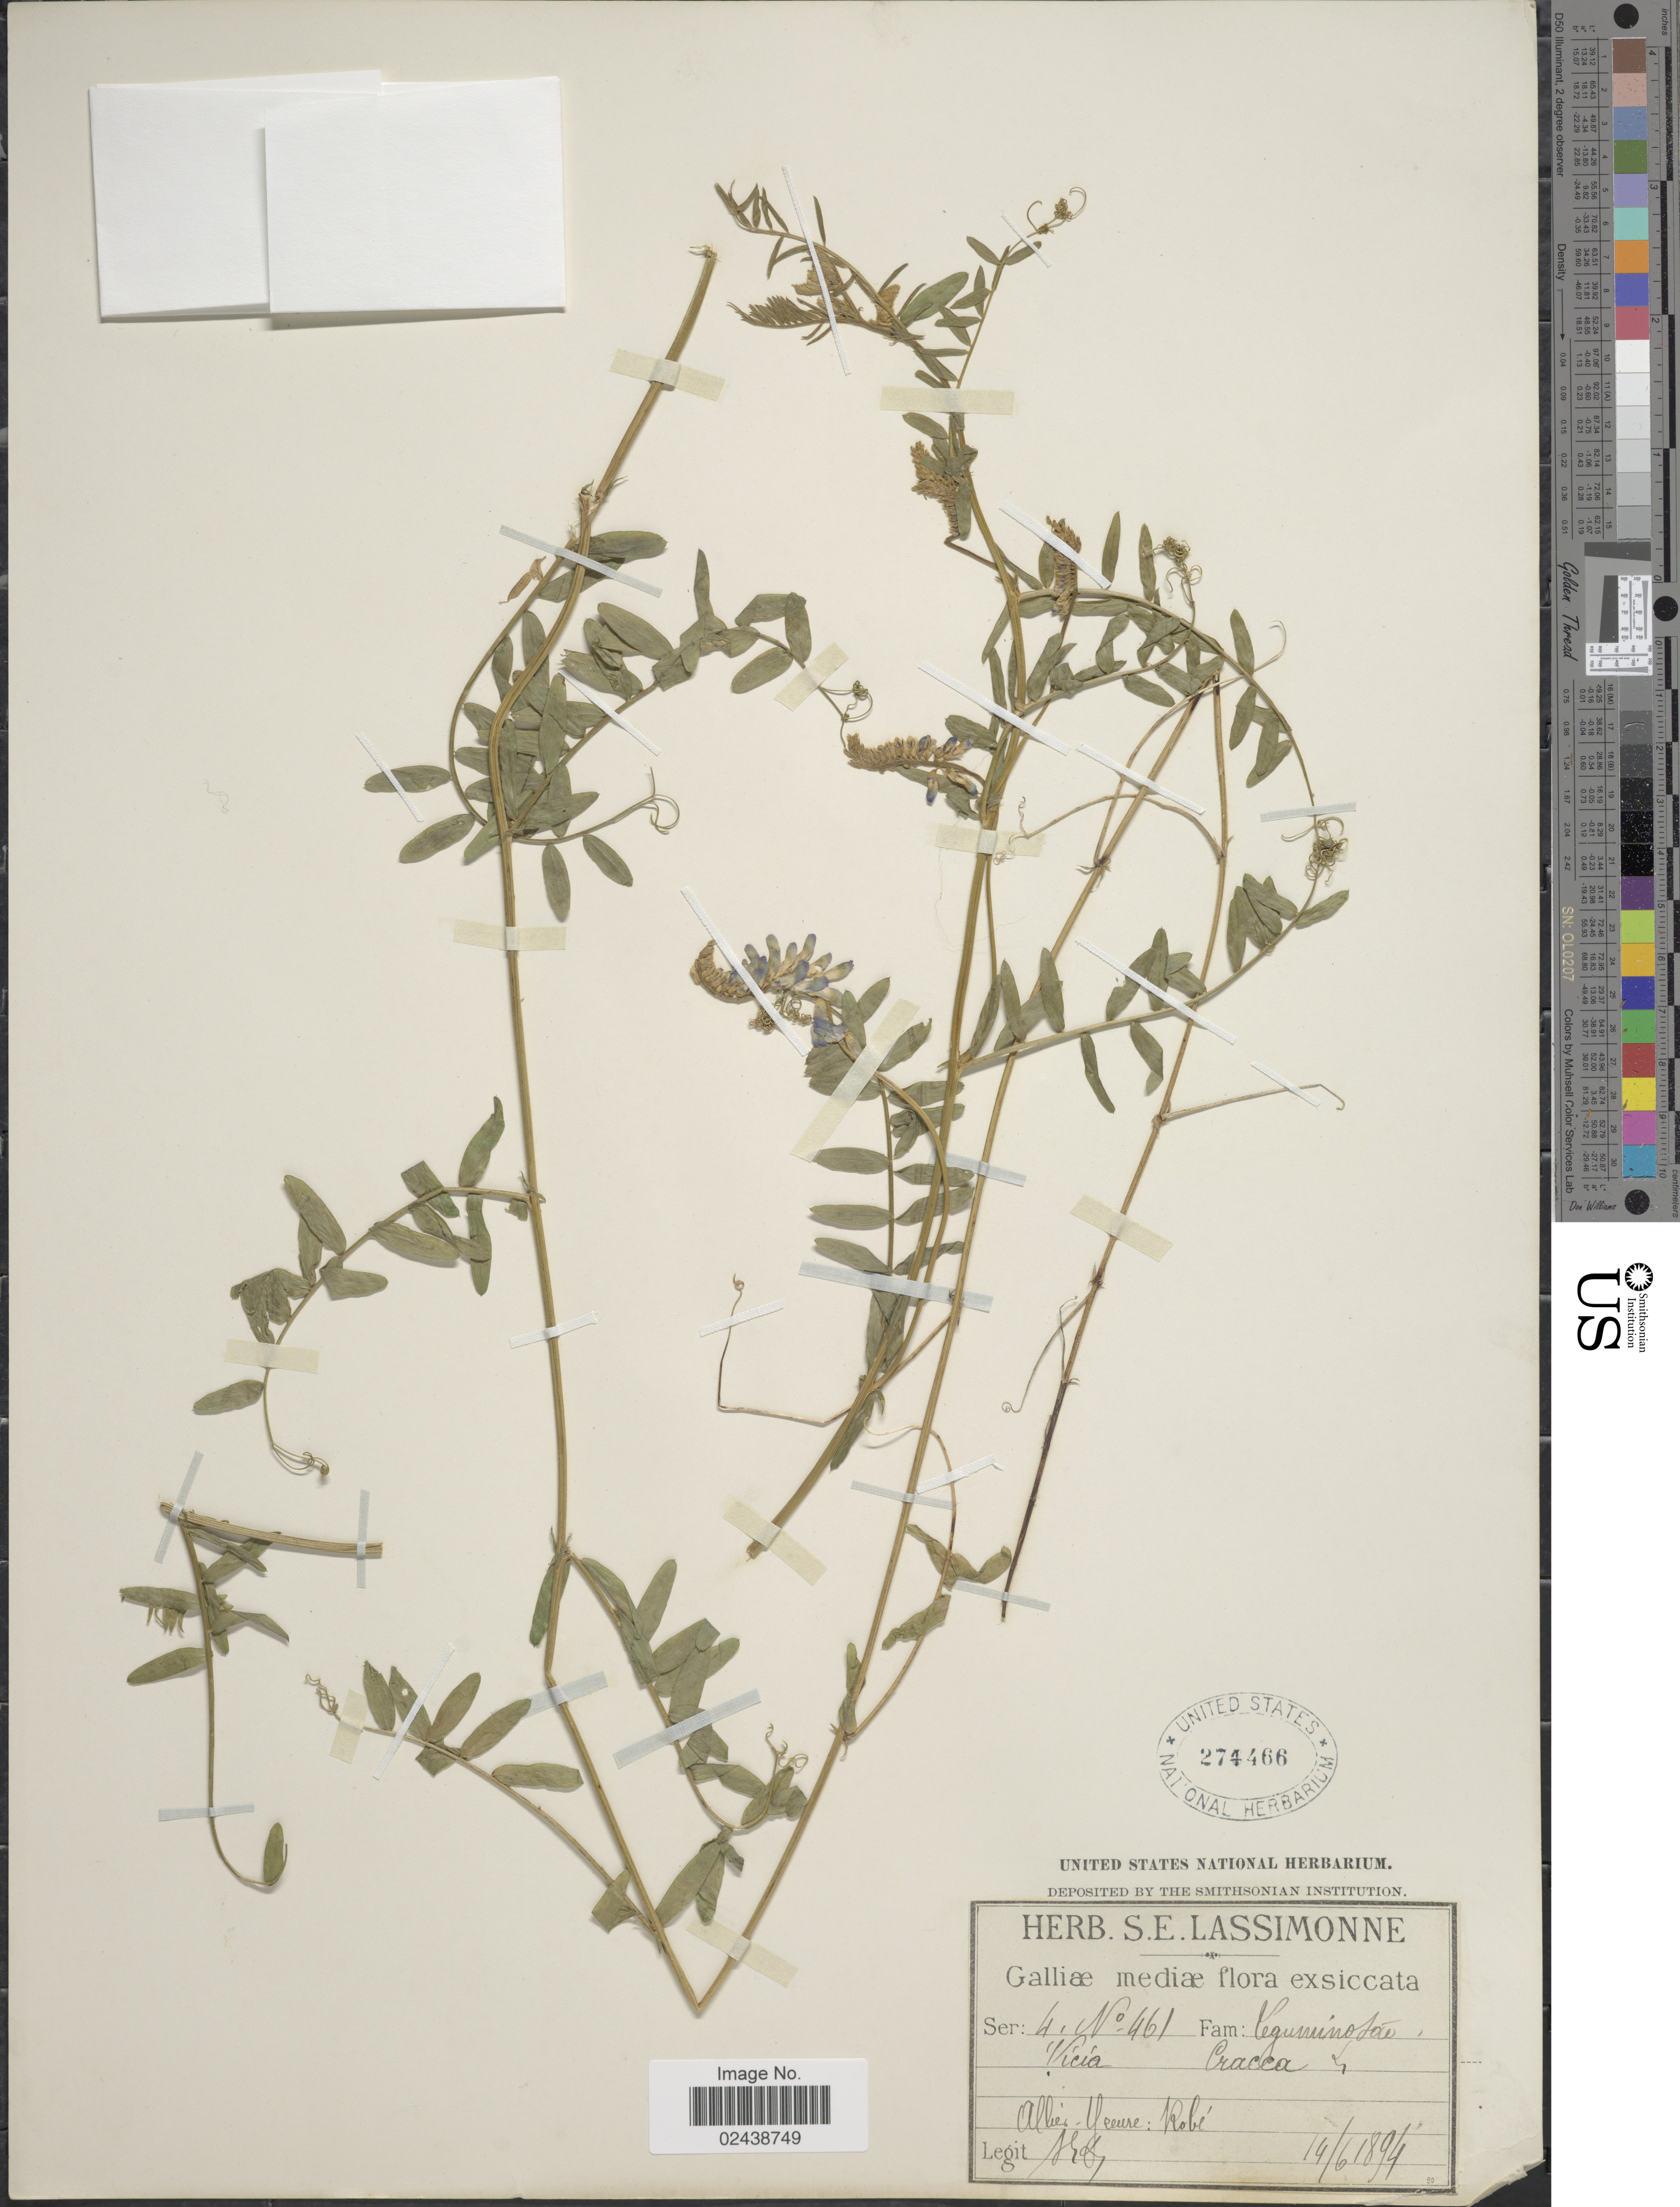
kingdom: Plantae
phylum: Tracheophyta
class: Magnoliopsida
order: Fabales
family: Fabaceae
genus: Vicia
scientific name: Vicia cracca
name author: L.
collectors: S. Lassimonne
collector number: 461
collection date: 1894-06-14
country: France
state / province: Auvergne-Rhône-Alpes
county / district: Allier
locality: Allier - Yseure [Yzeure]: Robé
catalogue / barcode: US 274466